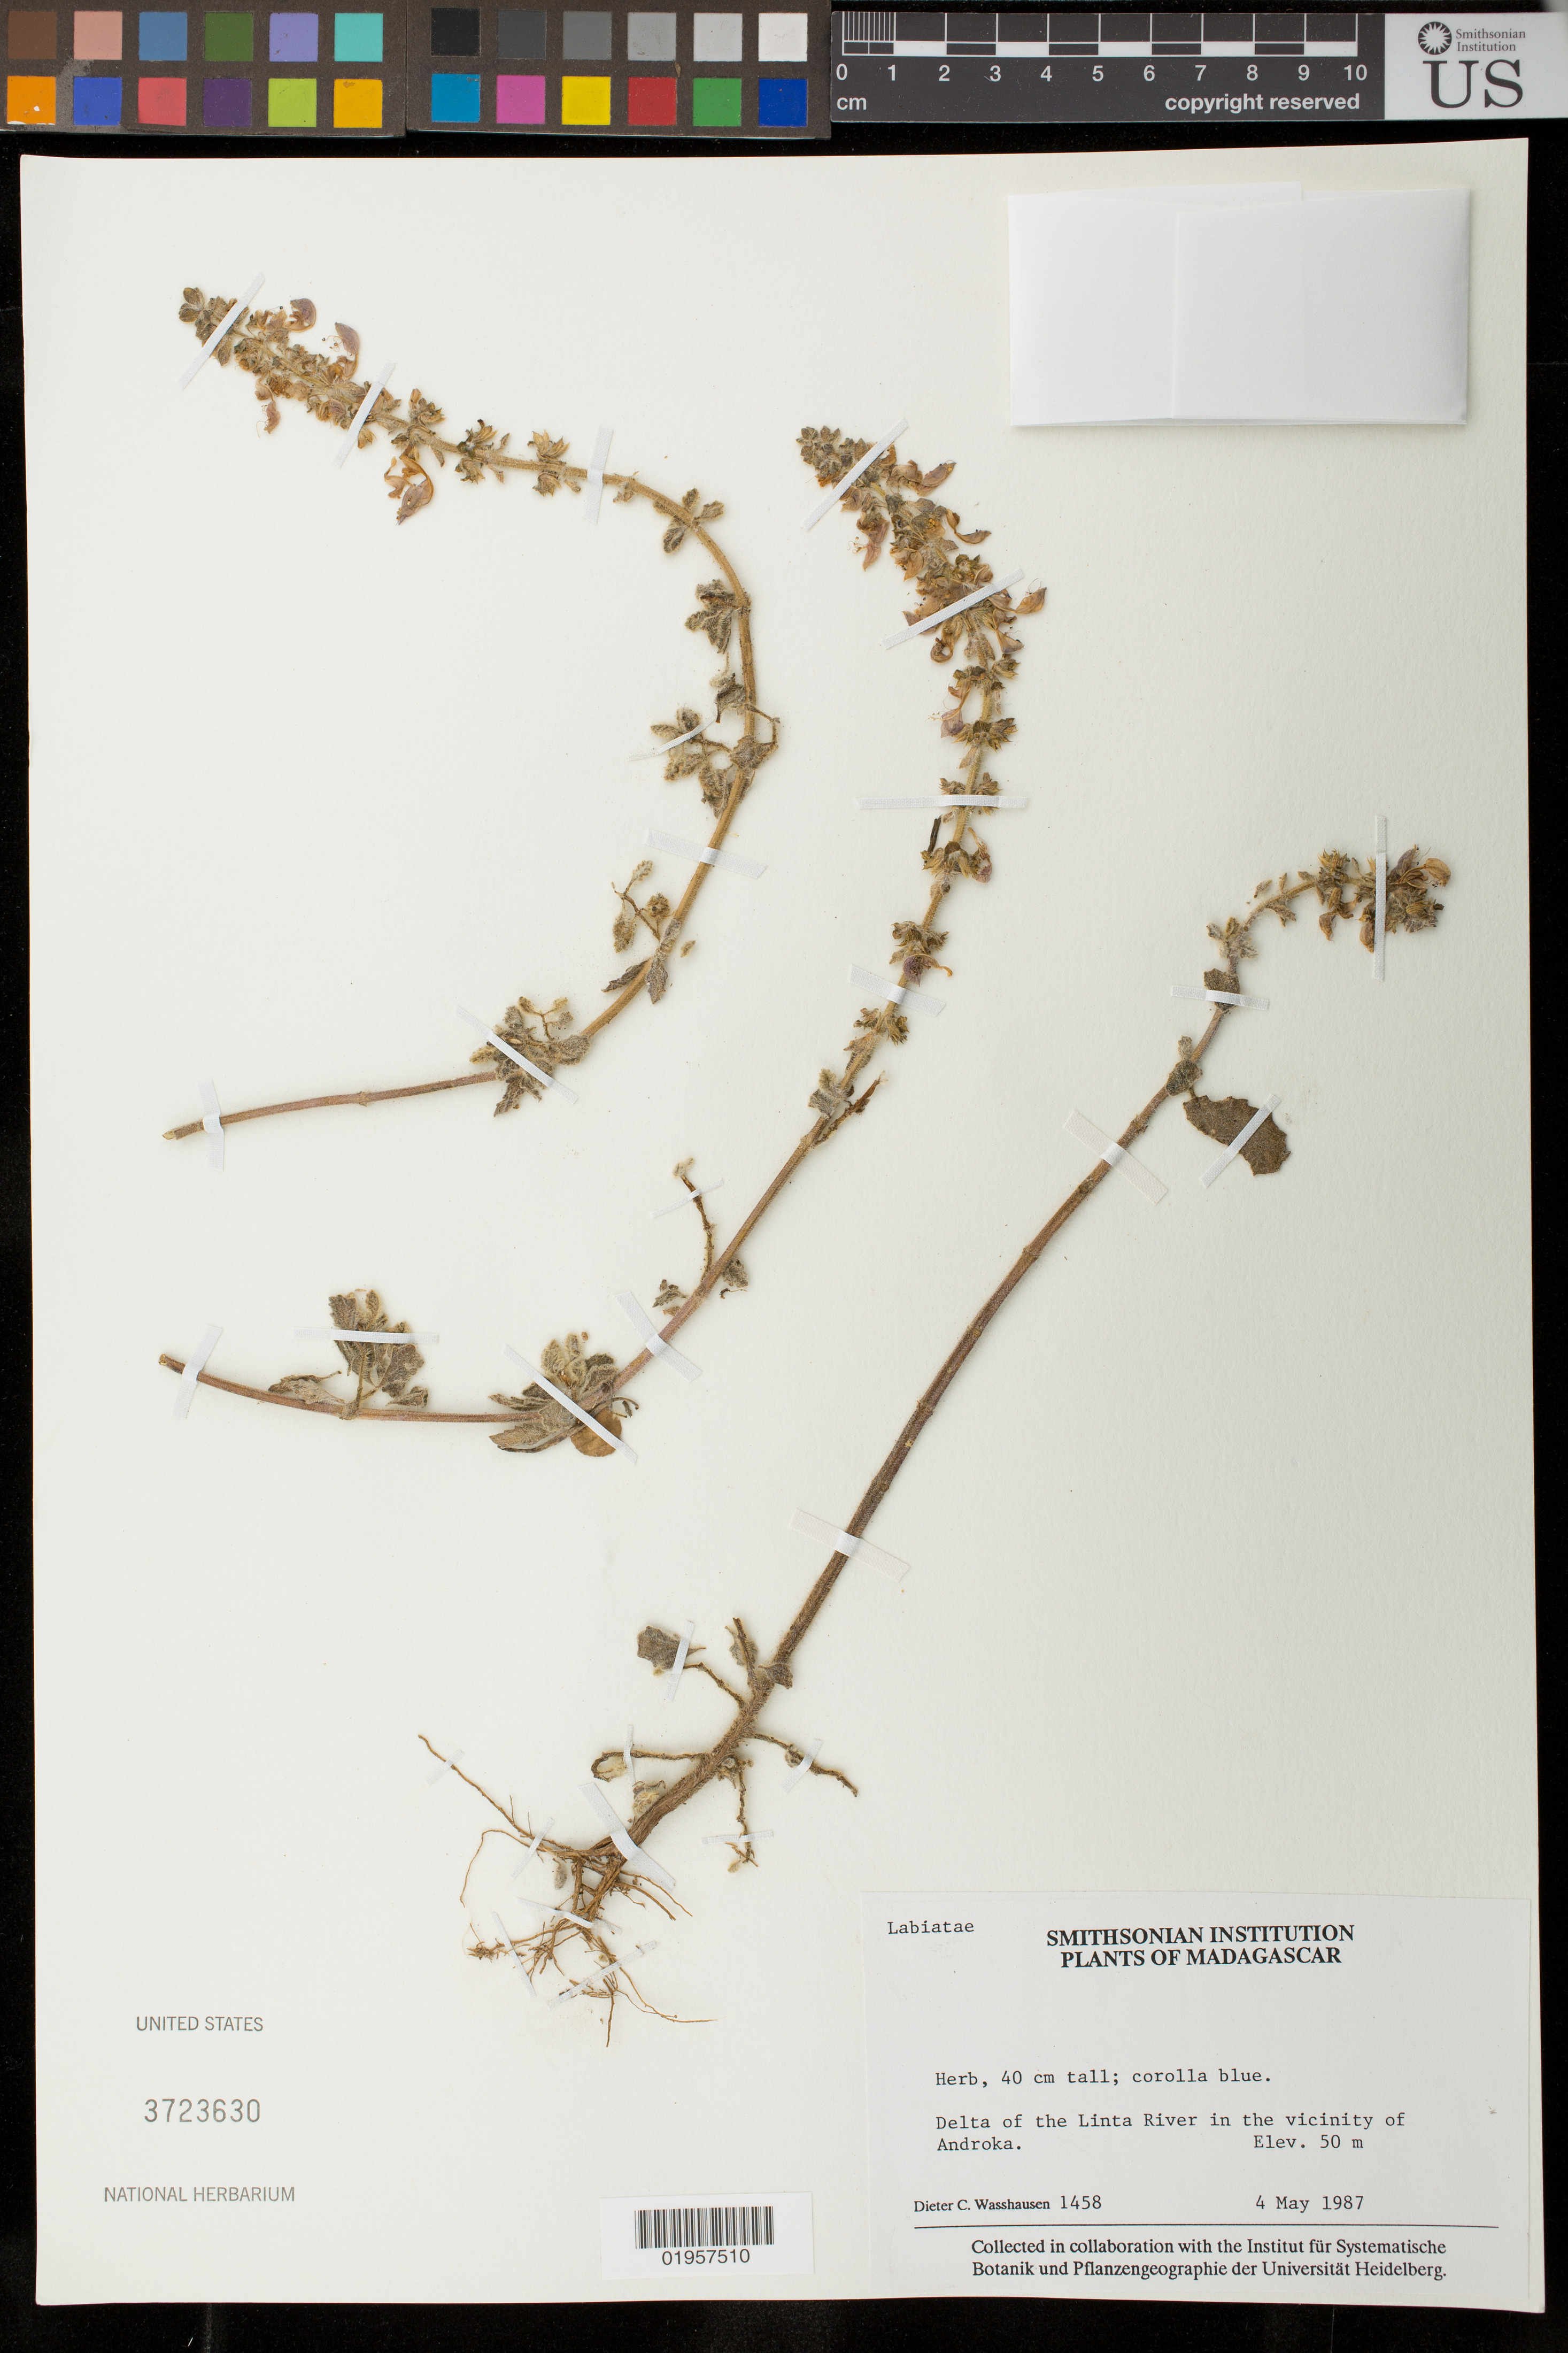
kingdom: Plantae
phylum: Tracheophyta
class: Magnoliopsida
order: Lamiales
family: Lamiaceae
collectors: D. C. Wasshausen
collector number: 1458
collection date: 1987-05-04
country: Madagascar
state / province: Atsimo-Andrefana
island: Madagascar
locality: Linta River delta, in the vicinity of Androka. Ampanihy.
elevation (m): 50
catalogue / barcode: US 3723630